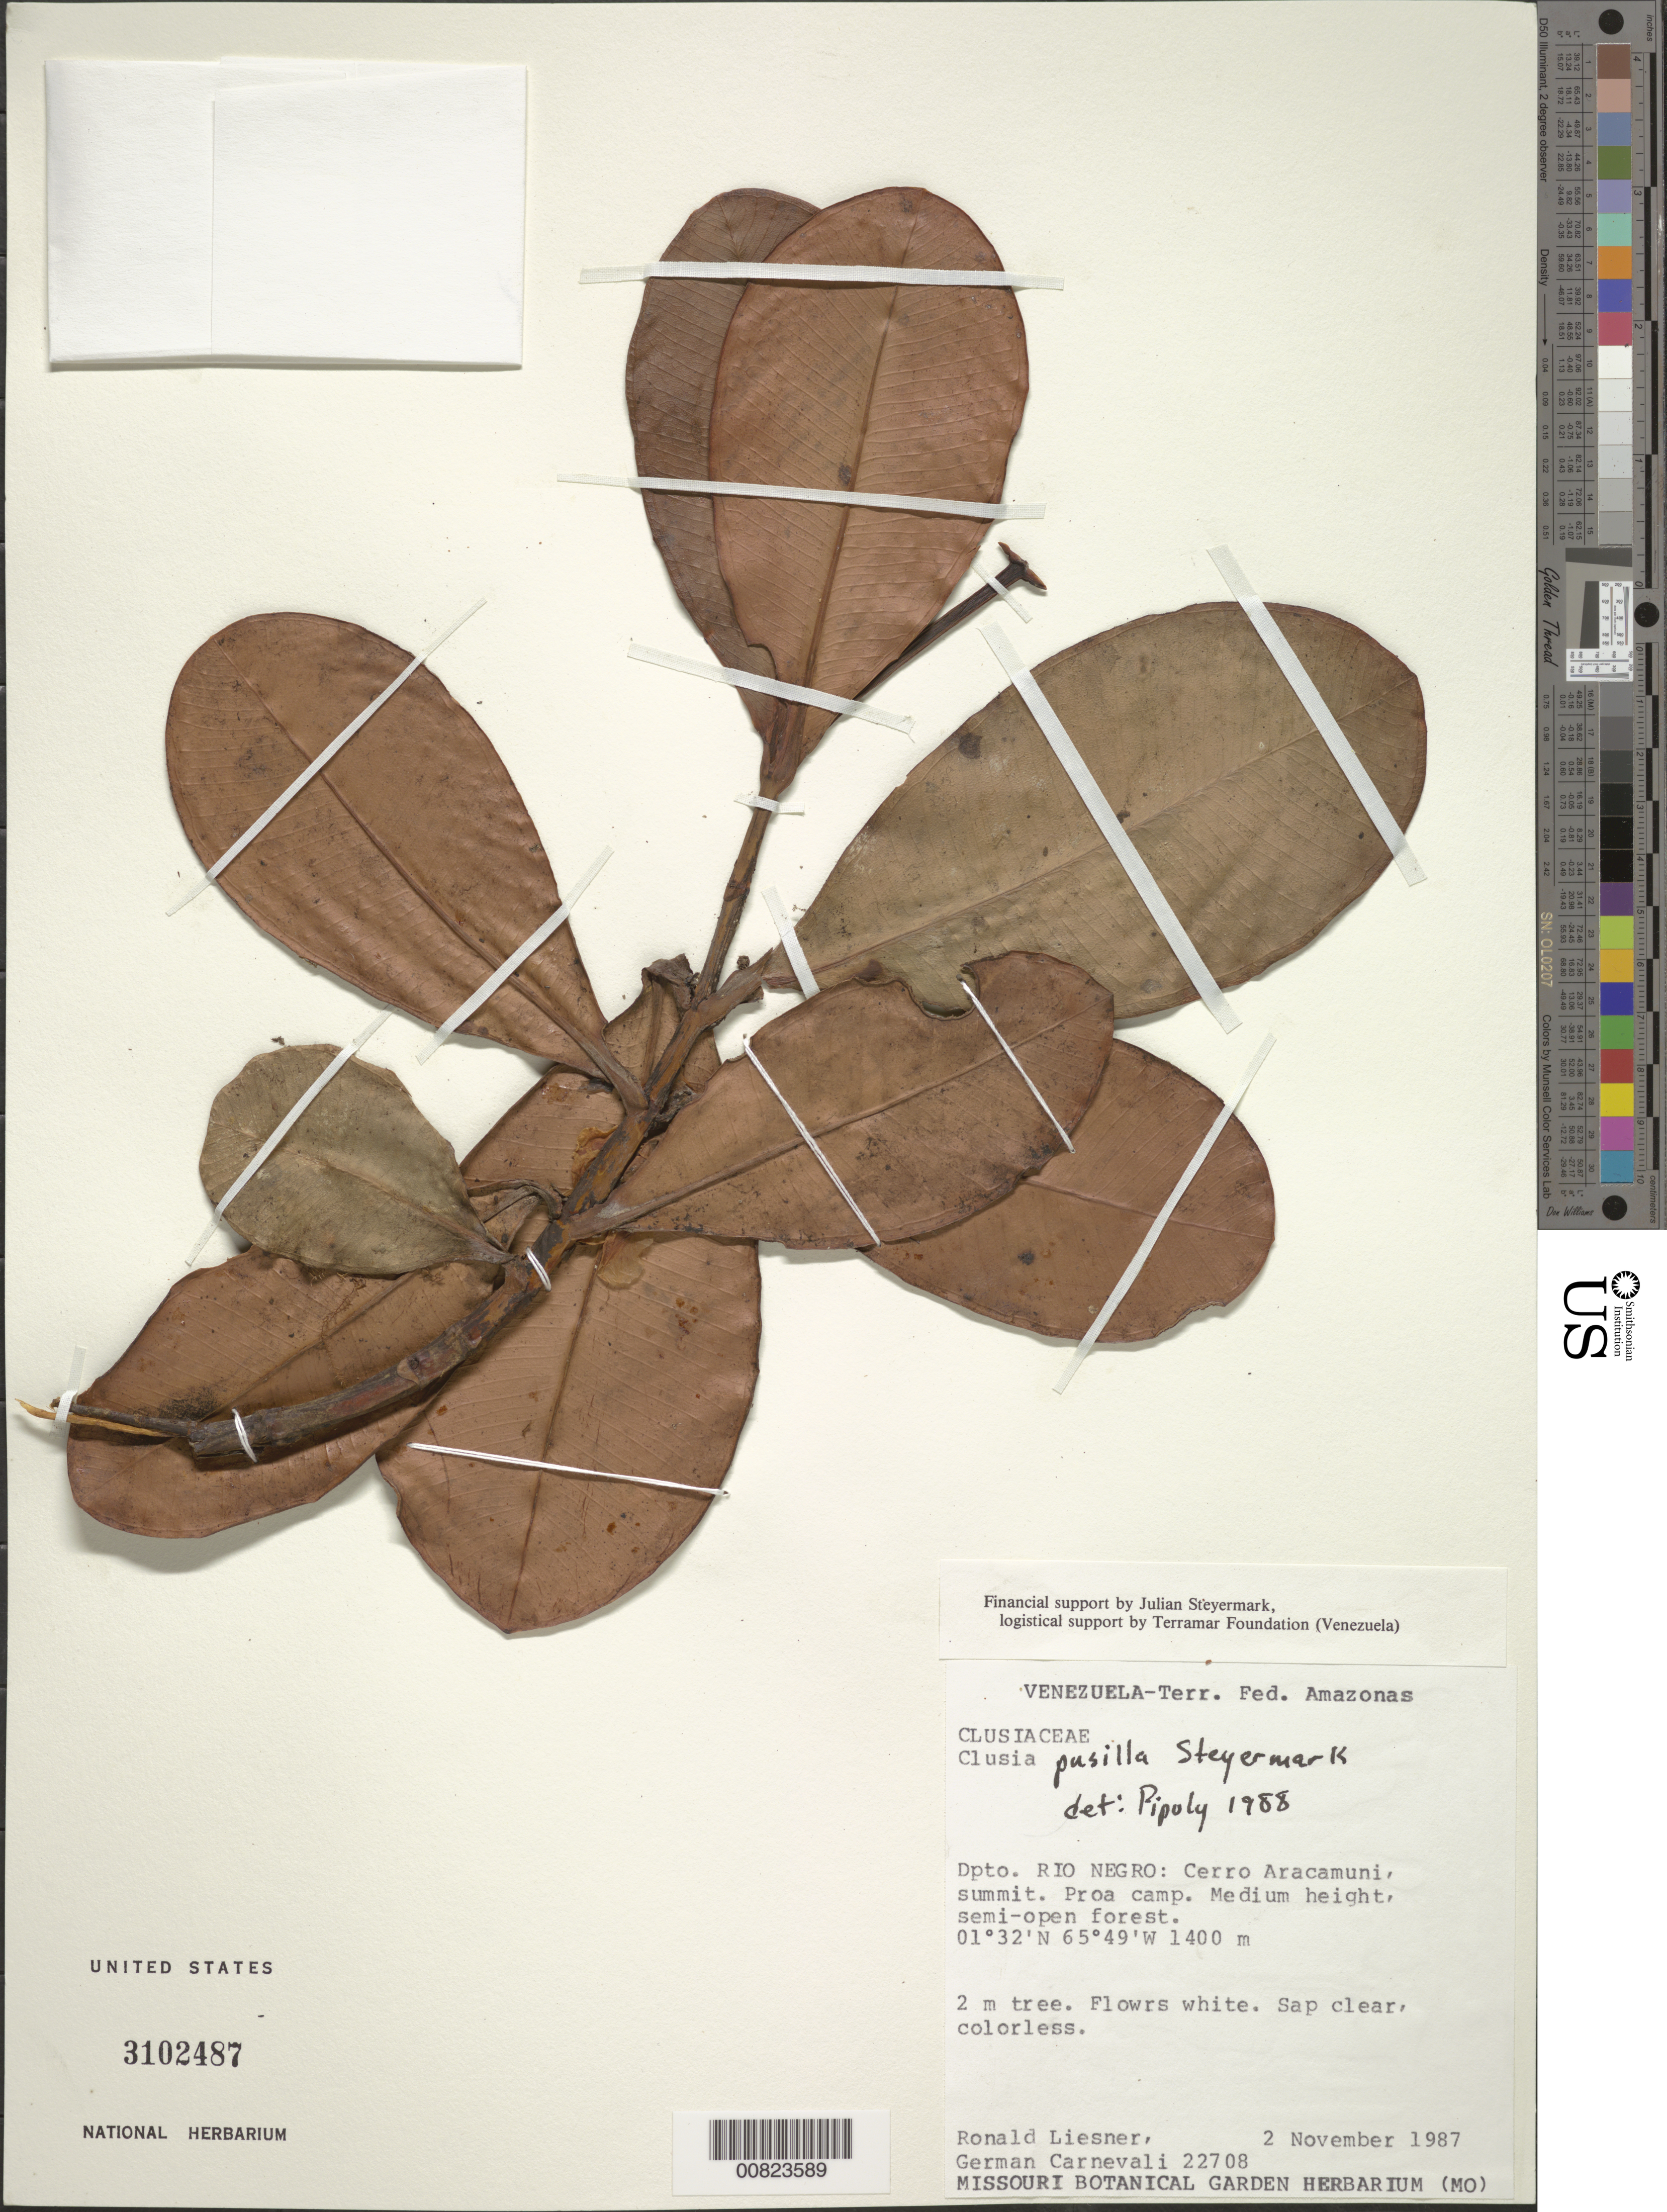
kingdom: Plantae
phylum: Tracheophyta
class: Magnoliopsida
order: Malpighiales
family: Clusiaceae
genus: Clusia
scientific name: Clusia pusilla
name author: Steyerm.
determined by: Pipoly, J. J., III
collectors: R. L. Liesner & G. Carnevali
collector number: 22708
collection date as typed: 2-Nov-87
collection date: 1987-11-02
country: Venezuela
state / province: Amazonas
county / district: Río Negro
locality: Cerro Aracamuni, summit; Proa camp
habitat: Medium height, semi-open forest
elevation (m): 1400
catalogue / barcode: US 3102487